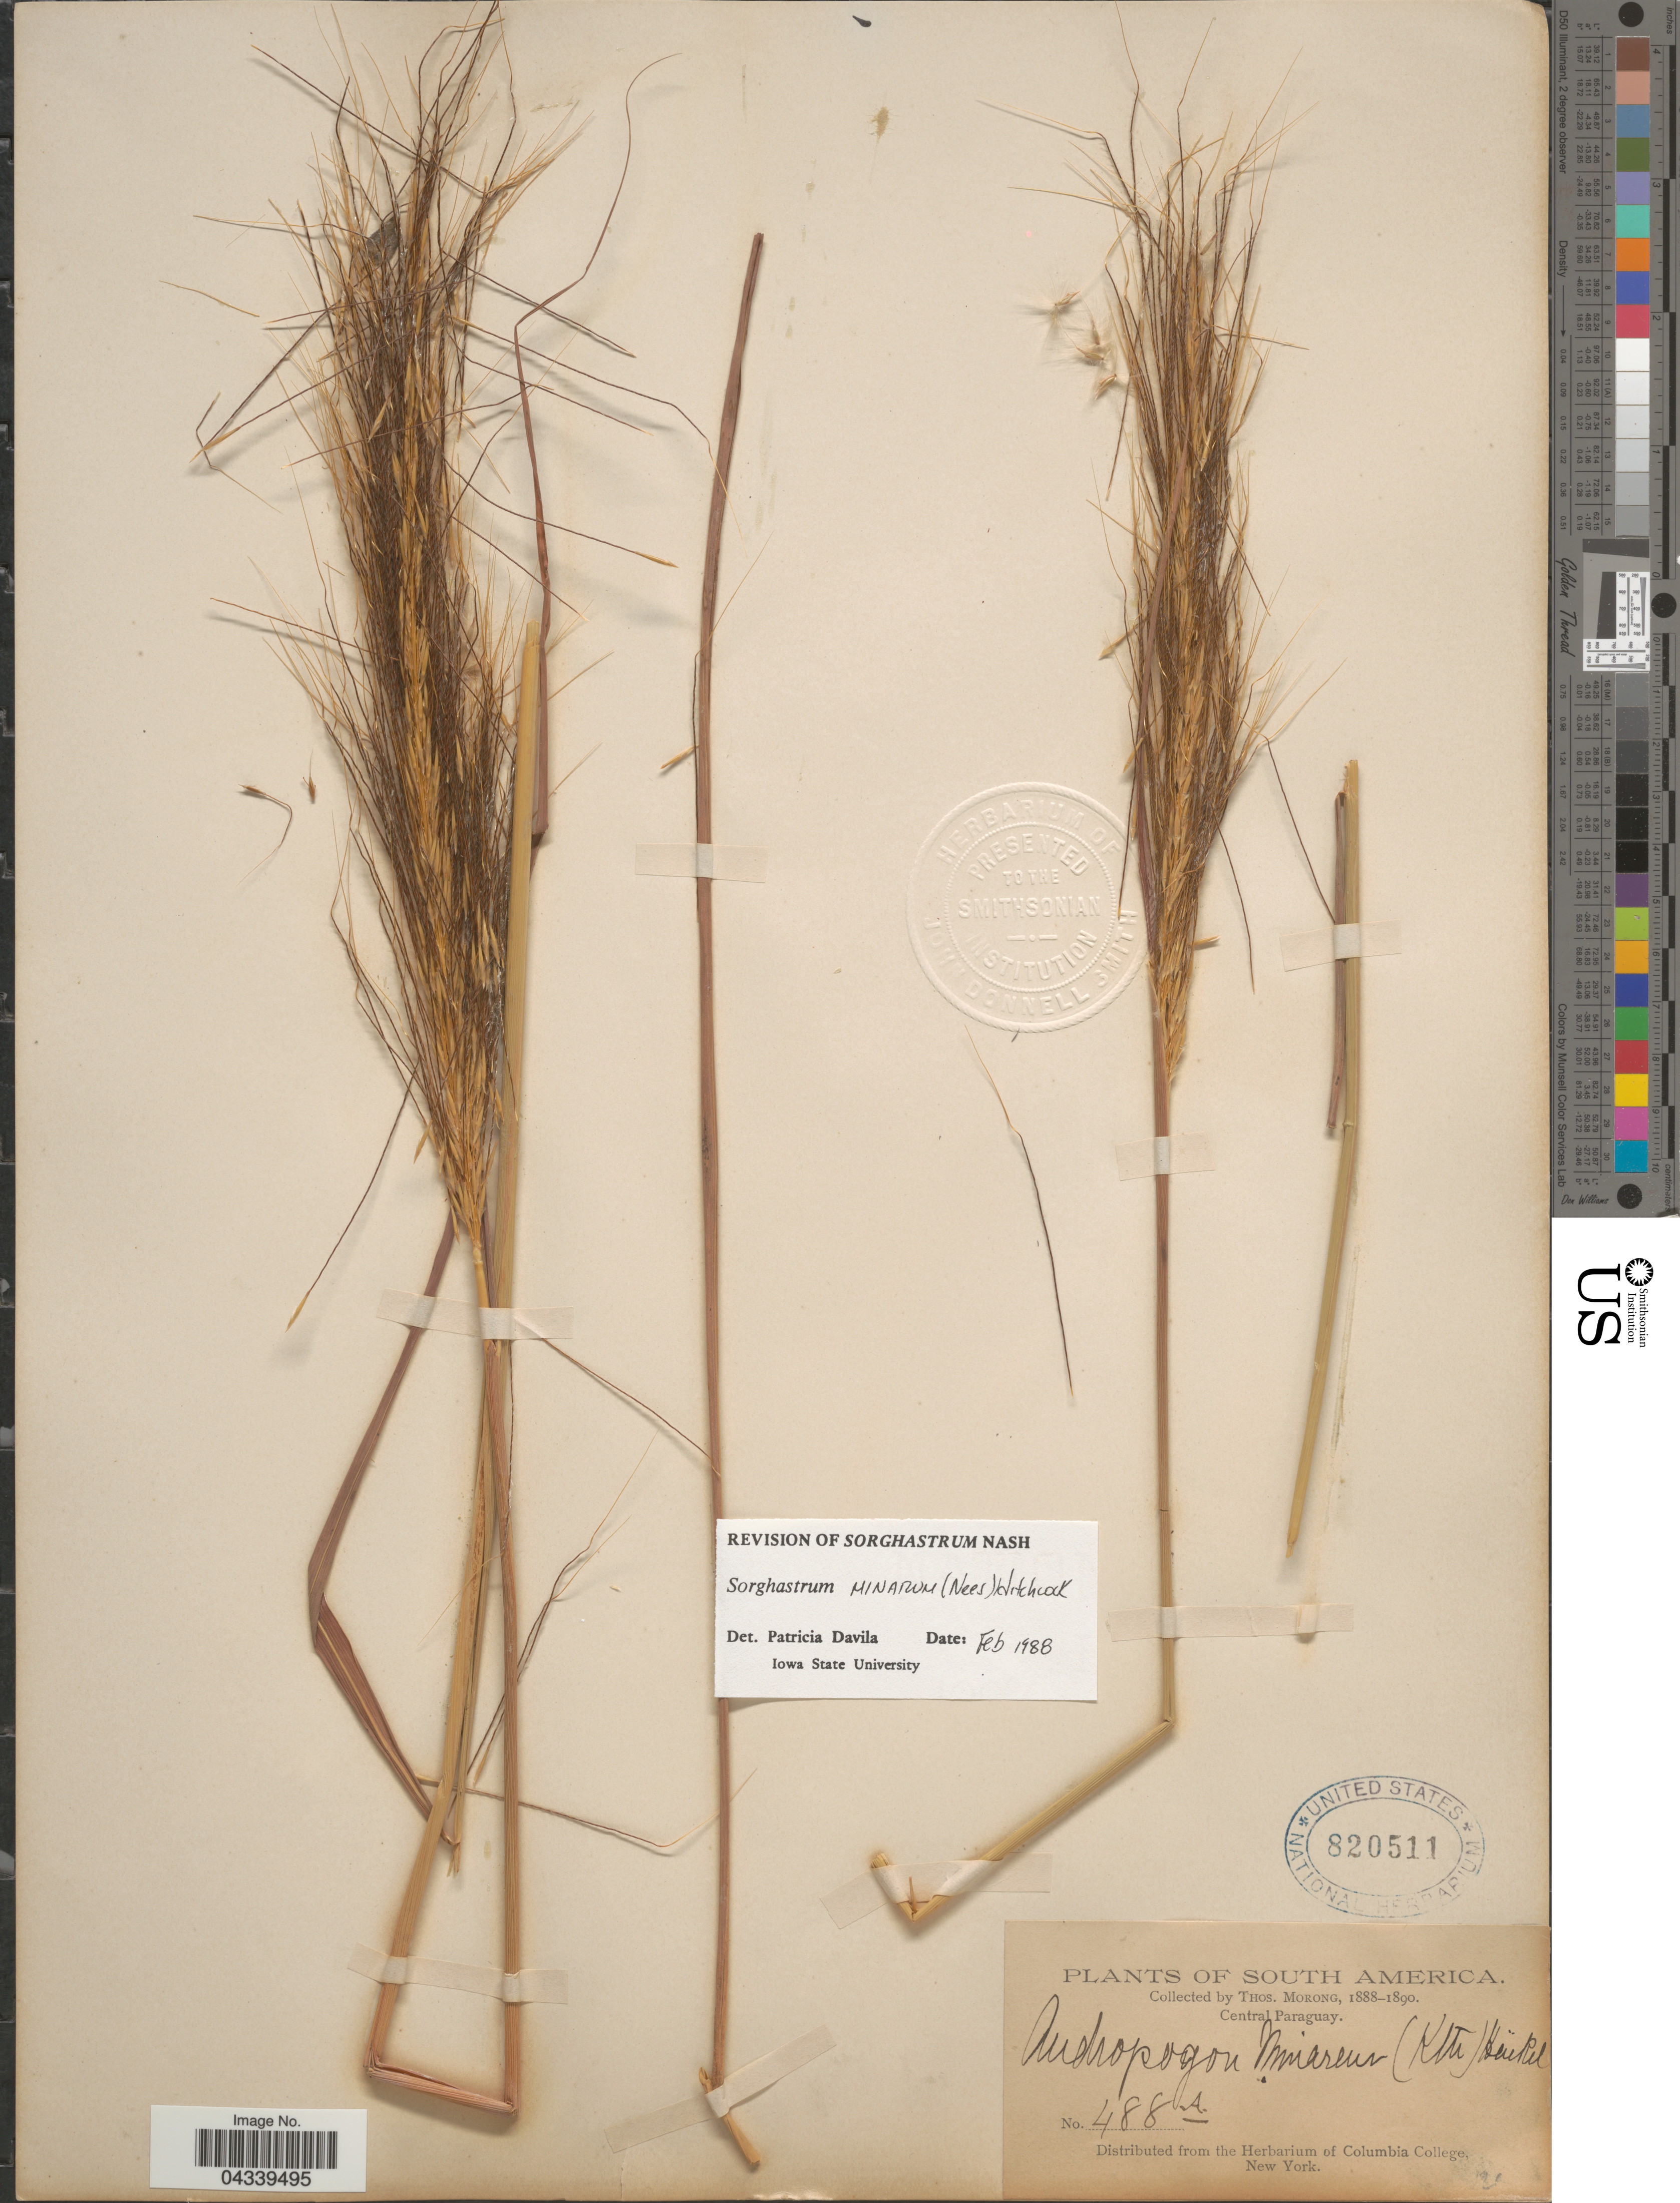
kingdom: Plantae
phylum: Tracheophyta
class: Liliopsida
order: Poales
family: Poaceae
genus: Sorghastrum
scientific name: Sorghastrum minarum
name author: (Nees) Hitchc.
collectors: ex herb. T. Morong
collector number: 488A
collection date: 1888/1890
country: Paraguay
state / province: Central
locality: Central Paraguay.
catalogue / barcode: US 820511